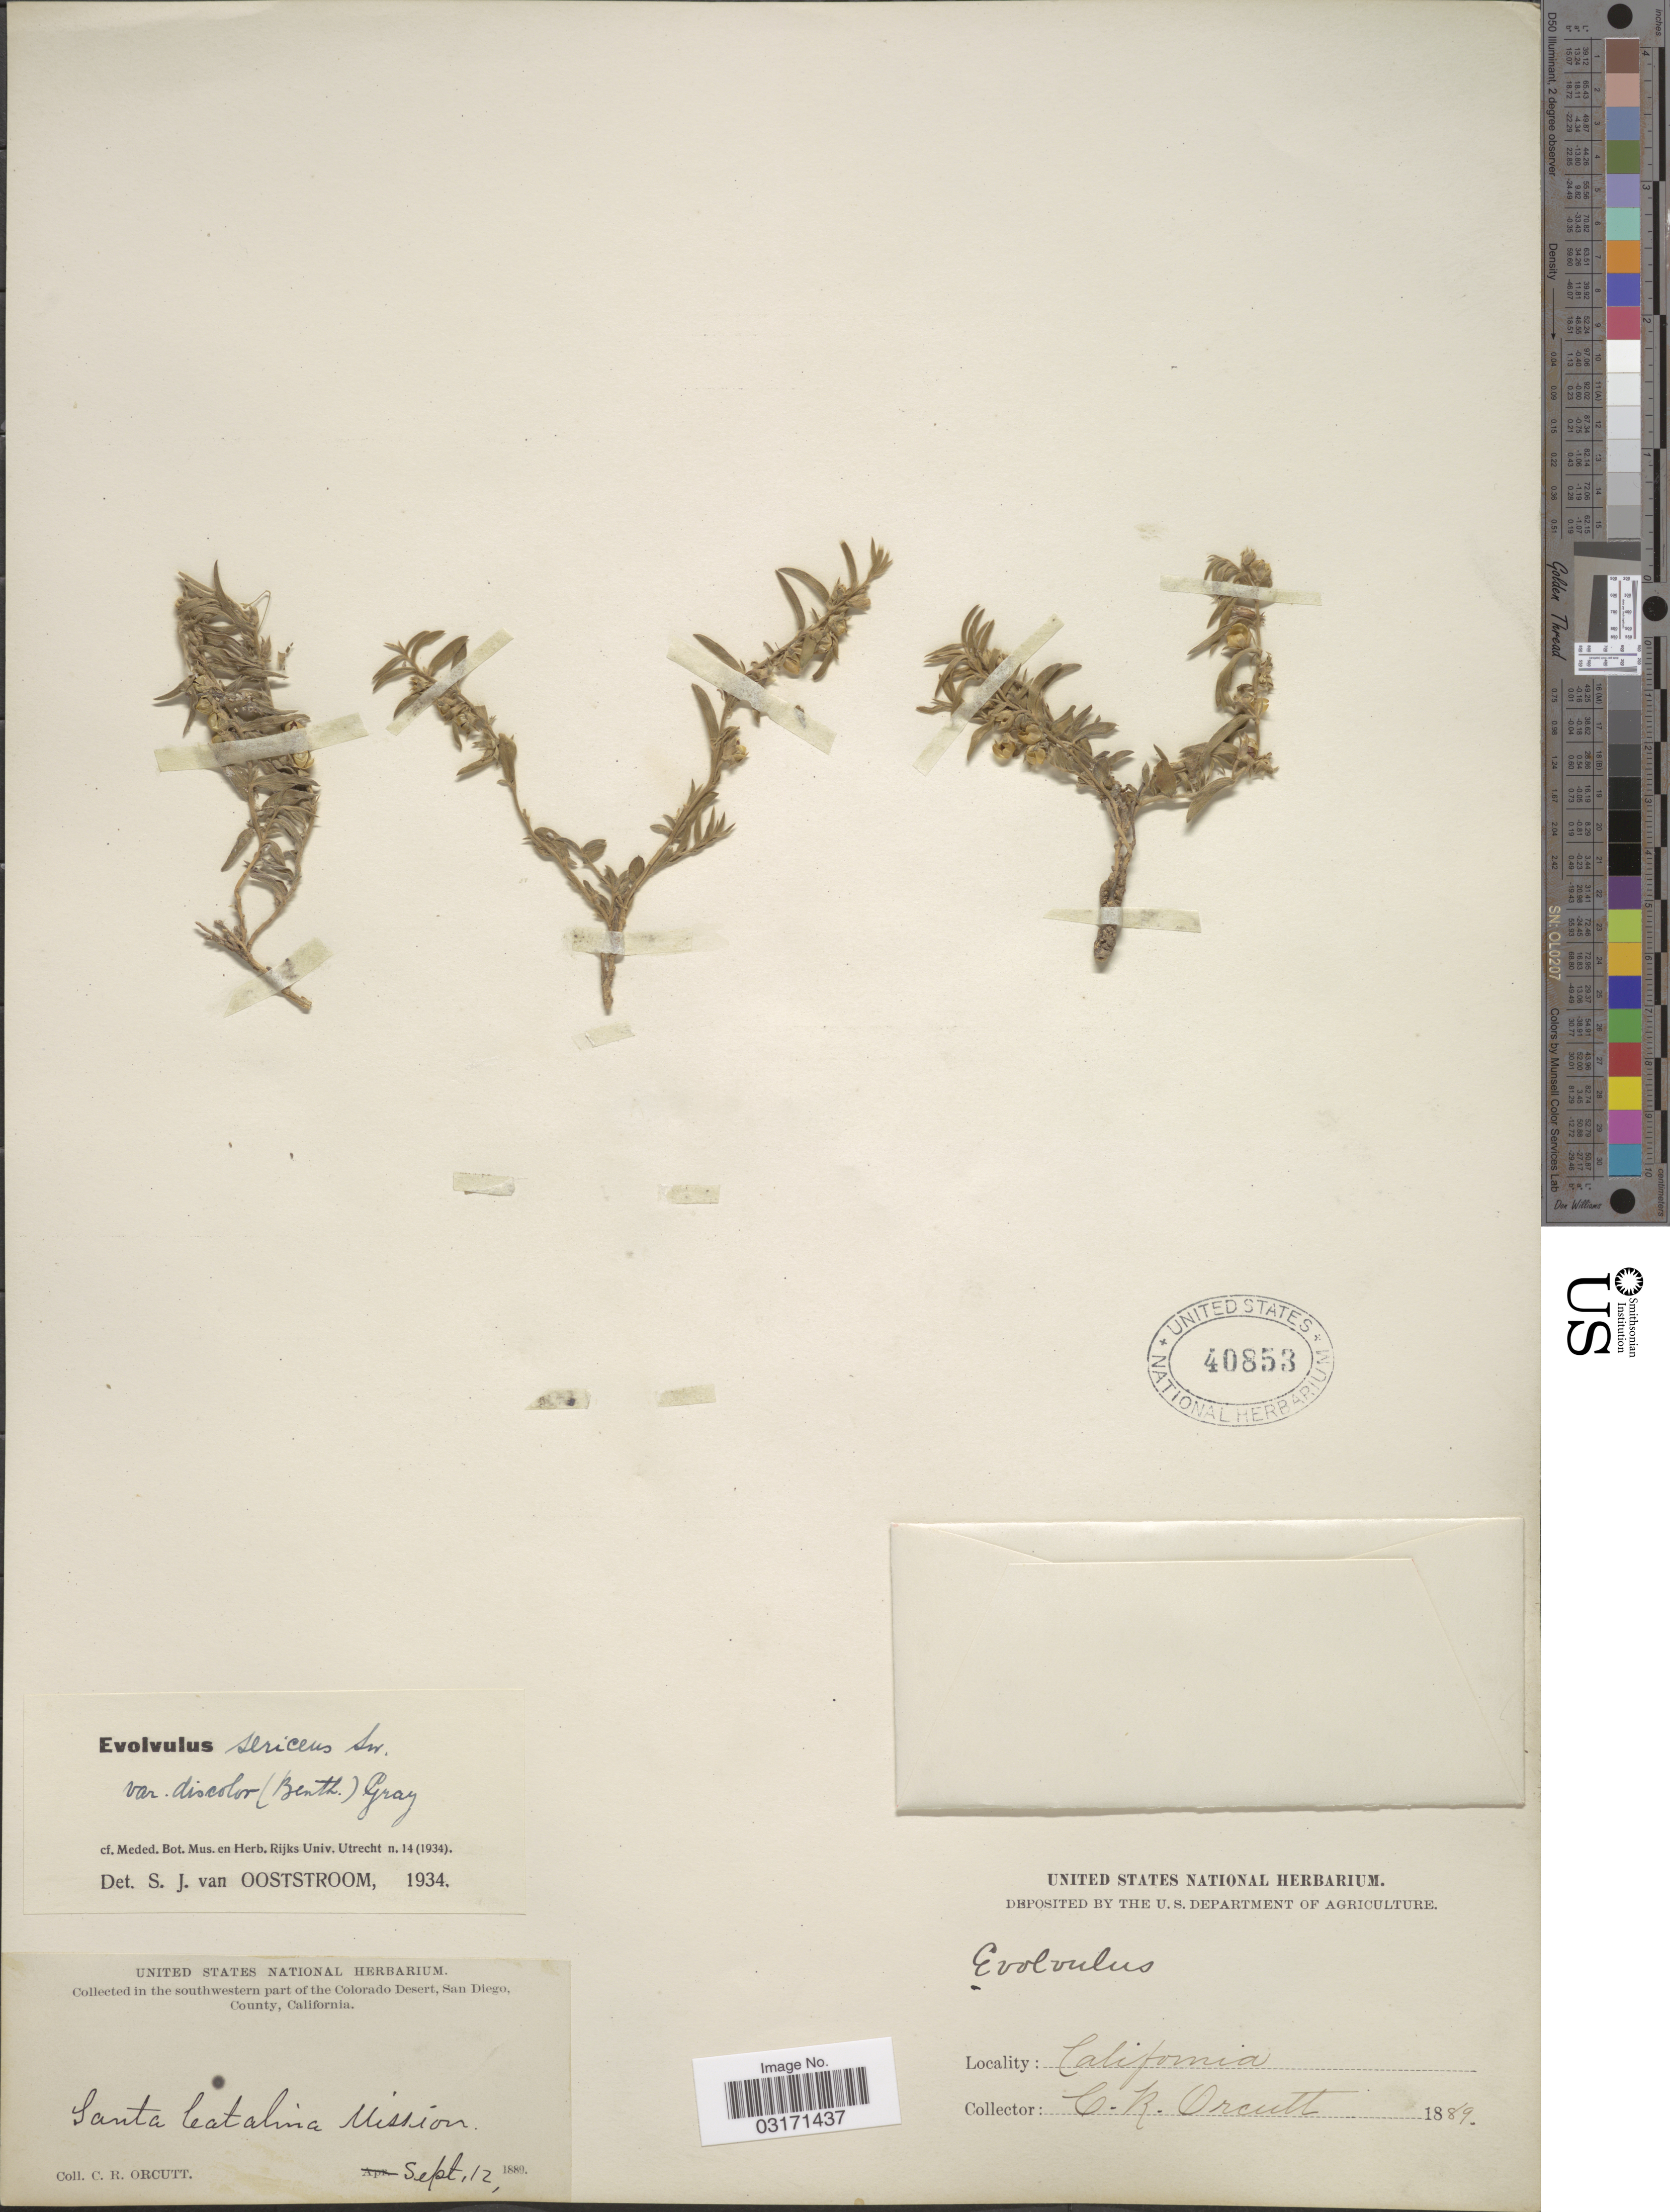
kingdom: Plantae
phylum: Tracheophyta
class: Magnoliopsida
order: Solanales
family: Convolvulaceae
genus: Evolvulus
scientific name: Evolvulus sericeus var. discolor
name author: (Benth.) A. Gray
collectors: C. R. Orcutt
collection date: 1889-09-12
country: United States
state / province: California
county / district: San Diego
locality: In the southwestern part of the Colorado Desert, San Diego County.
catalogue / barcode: US 40853